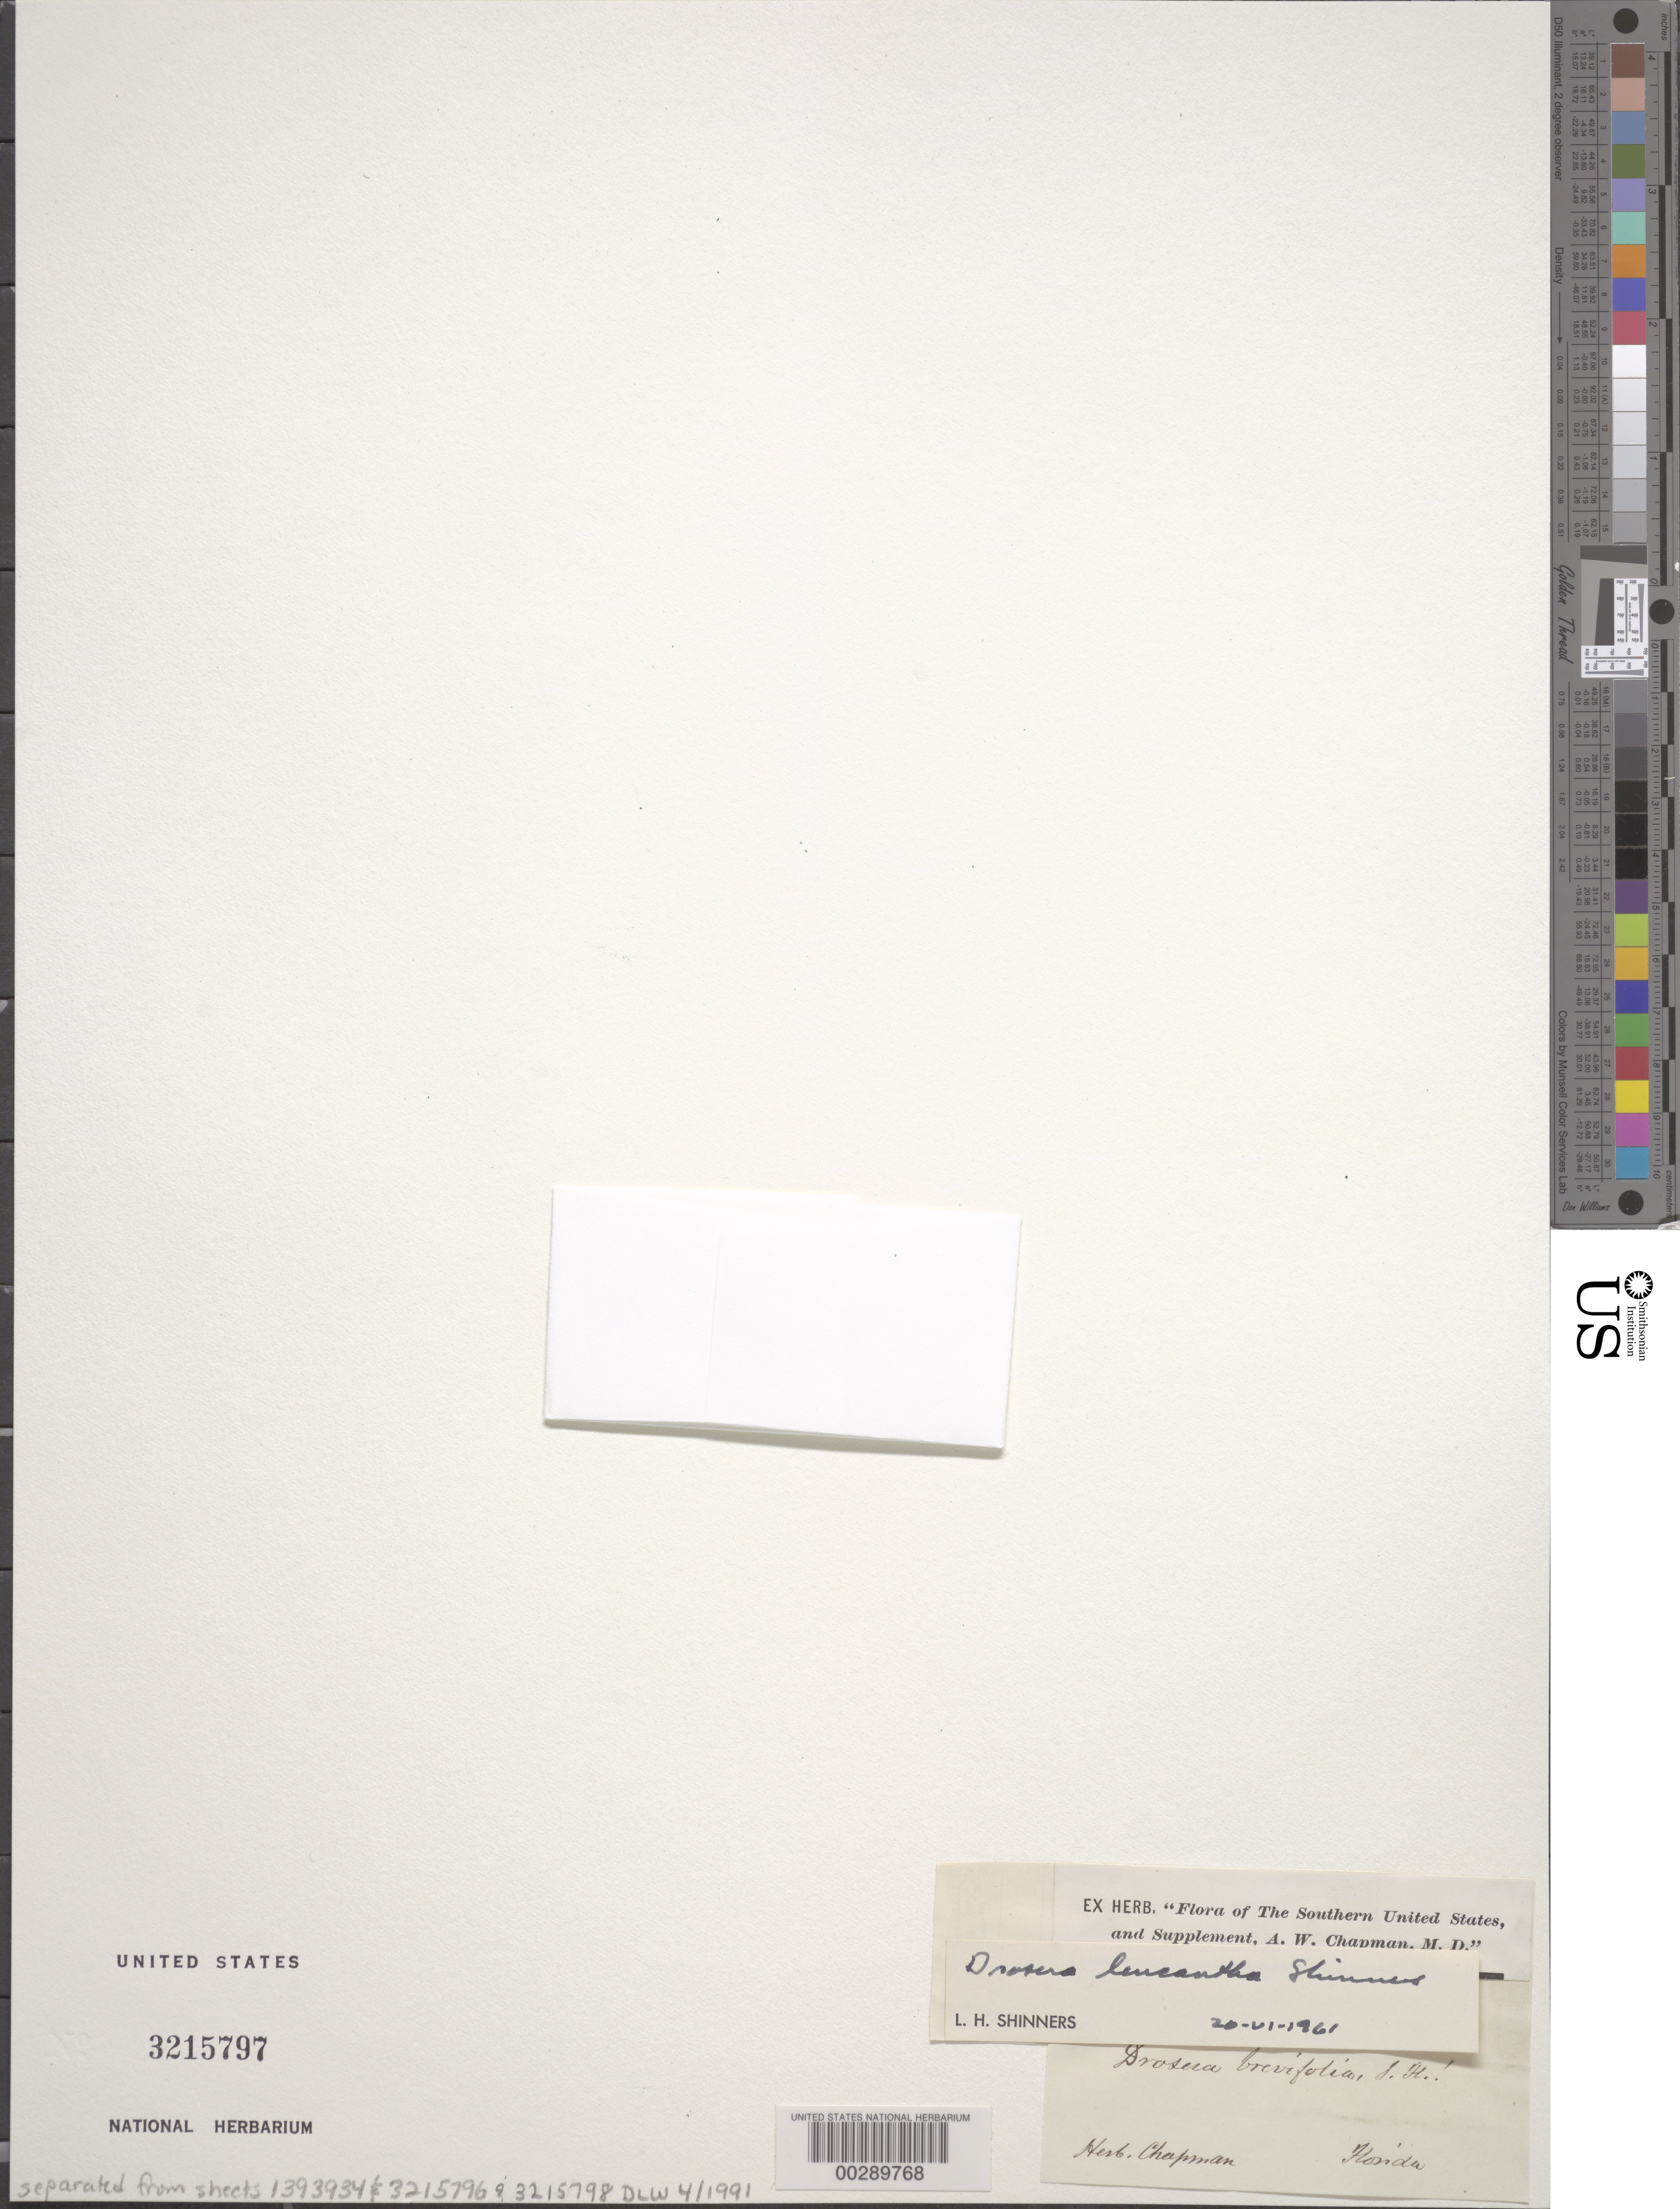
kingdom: Plantae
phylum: Tracheophyta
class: Magnoliopsida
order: Caryophyllales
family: Droseraceae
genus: Drosera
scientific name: Drosera leucantha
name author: Shinners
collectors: ex herb. A.W. Chapman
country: United States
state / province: Florida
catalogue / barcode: US 3215797